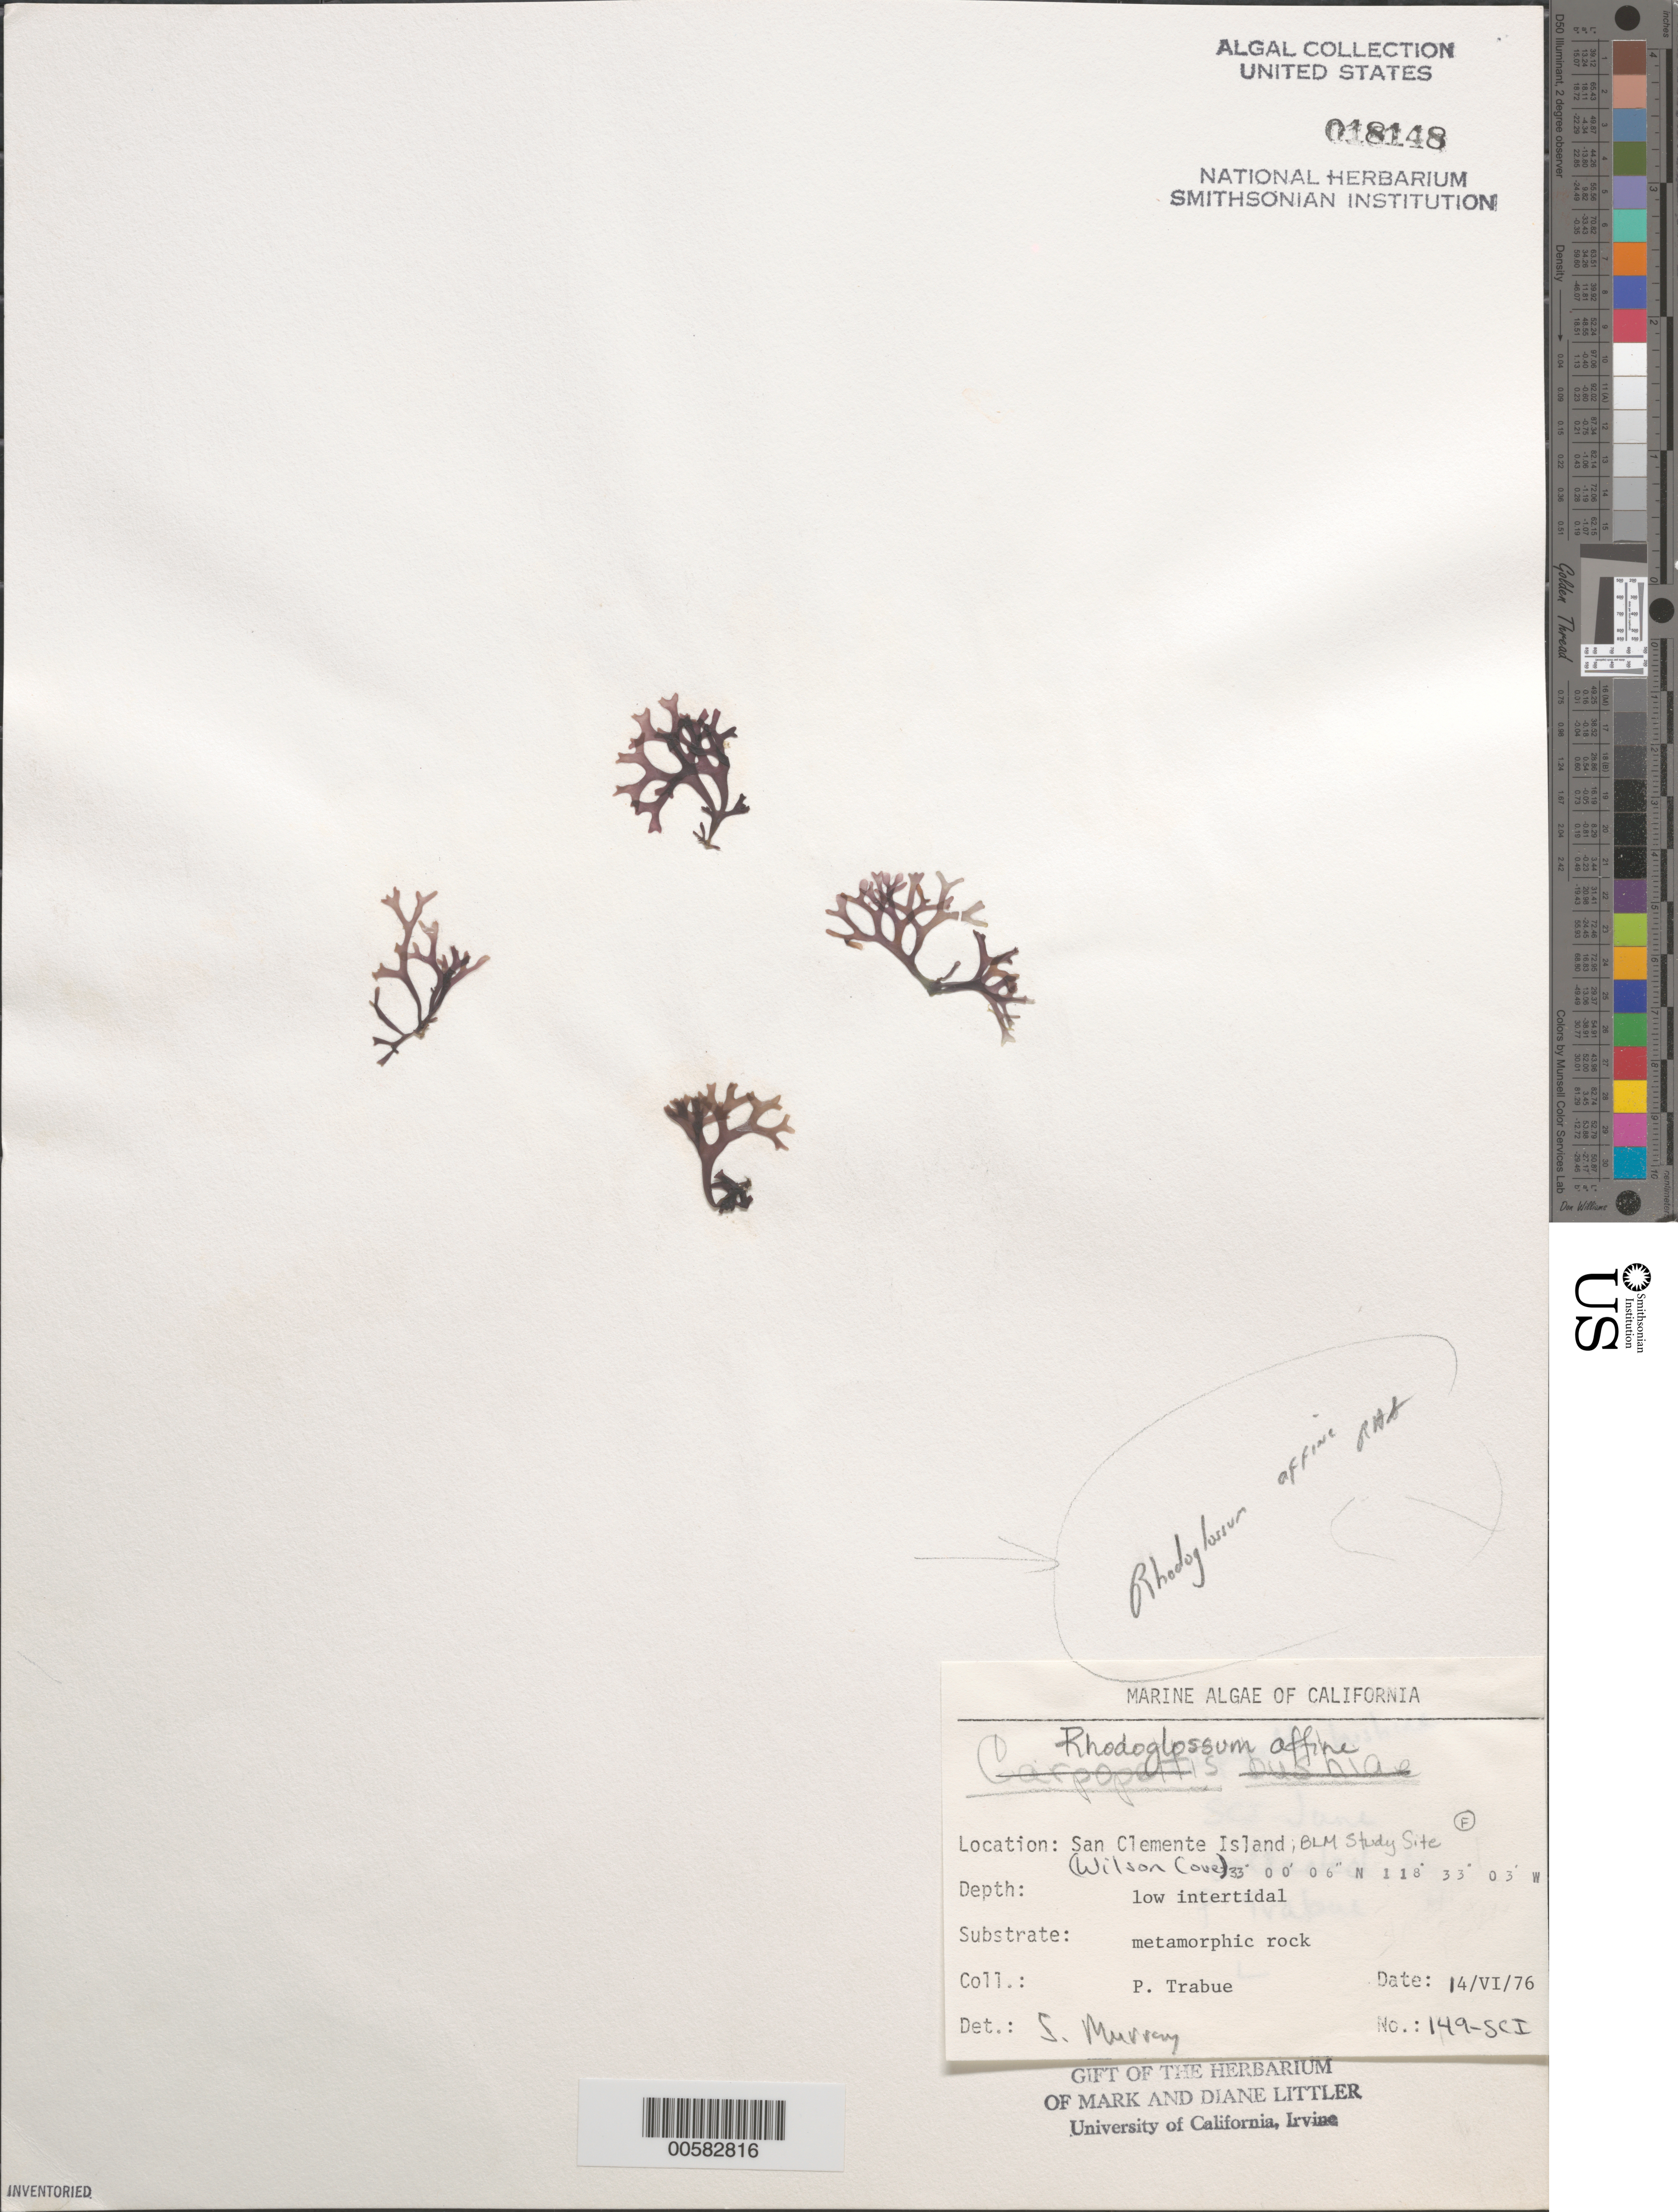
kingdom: Plantae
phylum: Rhodophyta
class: Florideophyceae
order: Gigartinales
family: Gigartinaceae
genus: Mazzaella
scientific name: Mazzaella affinis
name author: (Harvey) Fredericq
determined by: Algae name updating Project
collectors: P. J. Trabue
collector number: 149-SCI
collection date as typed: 14 Jun 1976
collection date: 1976-06-14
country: United States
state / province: California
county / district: Los Angeles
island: San Clemente Island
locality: Wilson Cove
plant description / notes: BLM-SOCALBIGHT Rocky Intertidal Survey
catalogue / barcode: US 18148